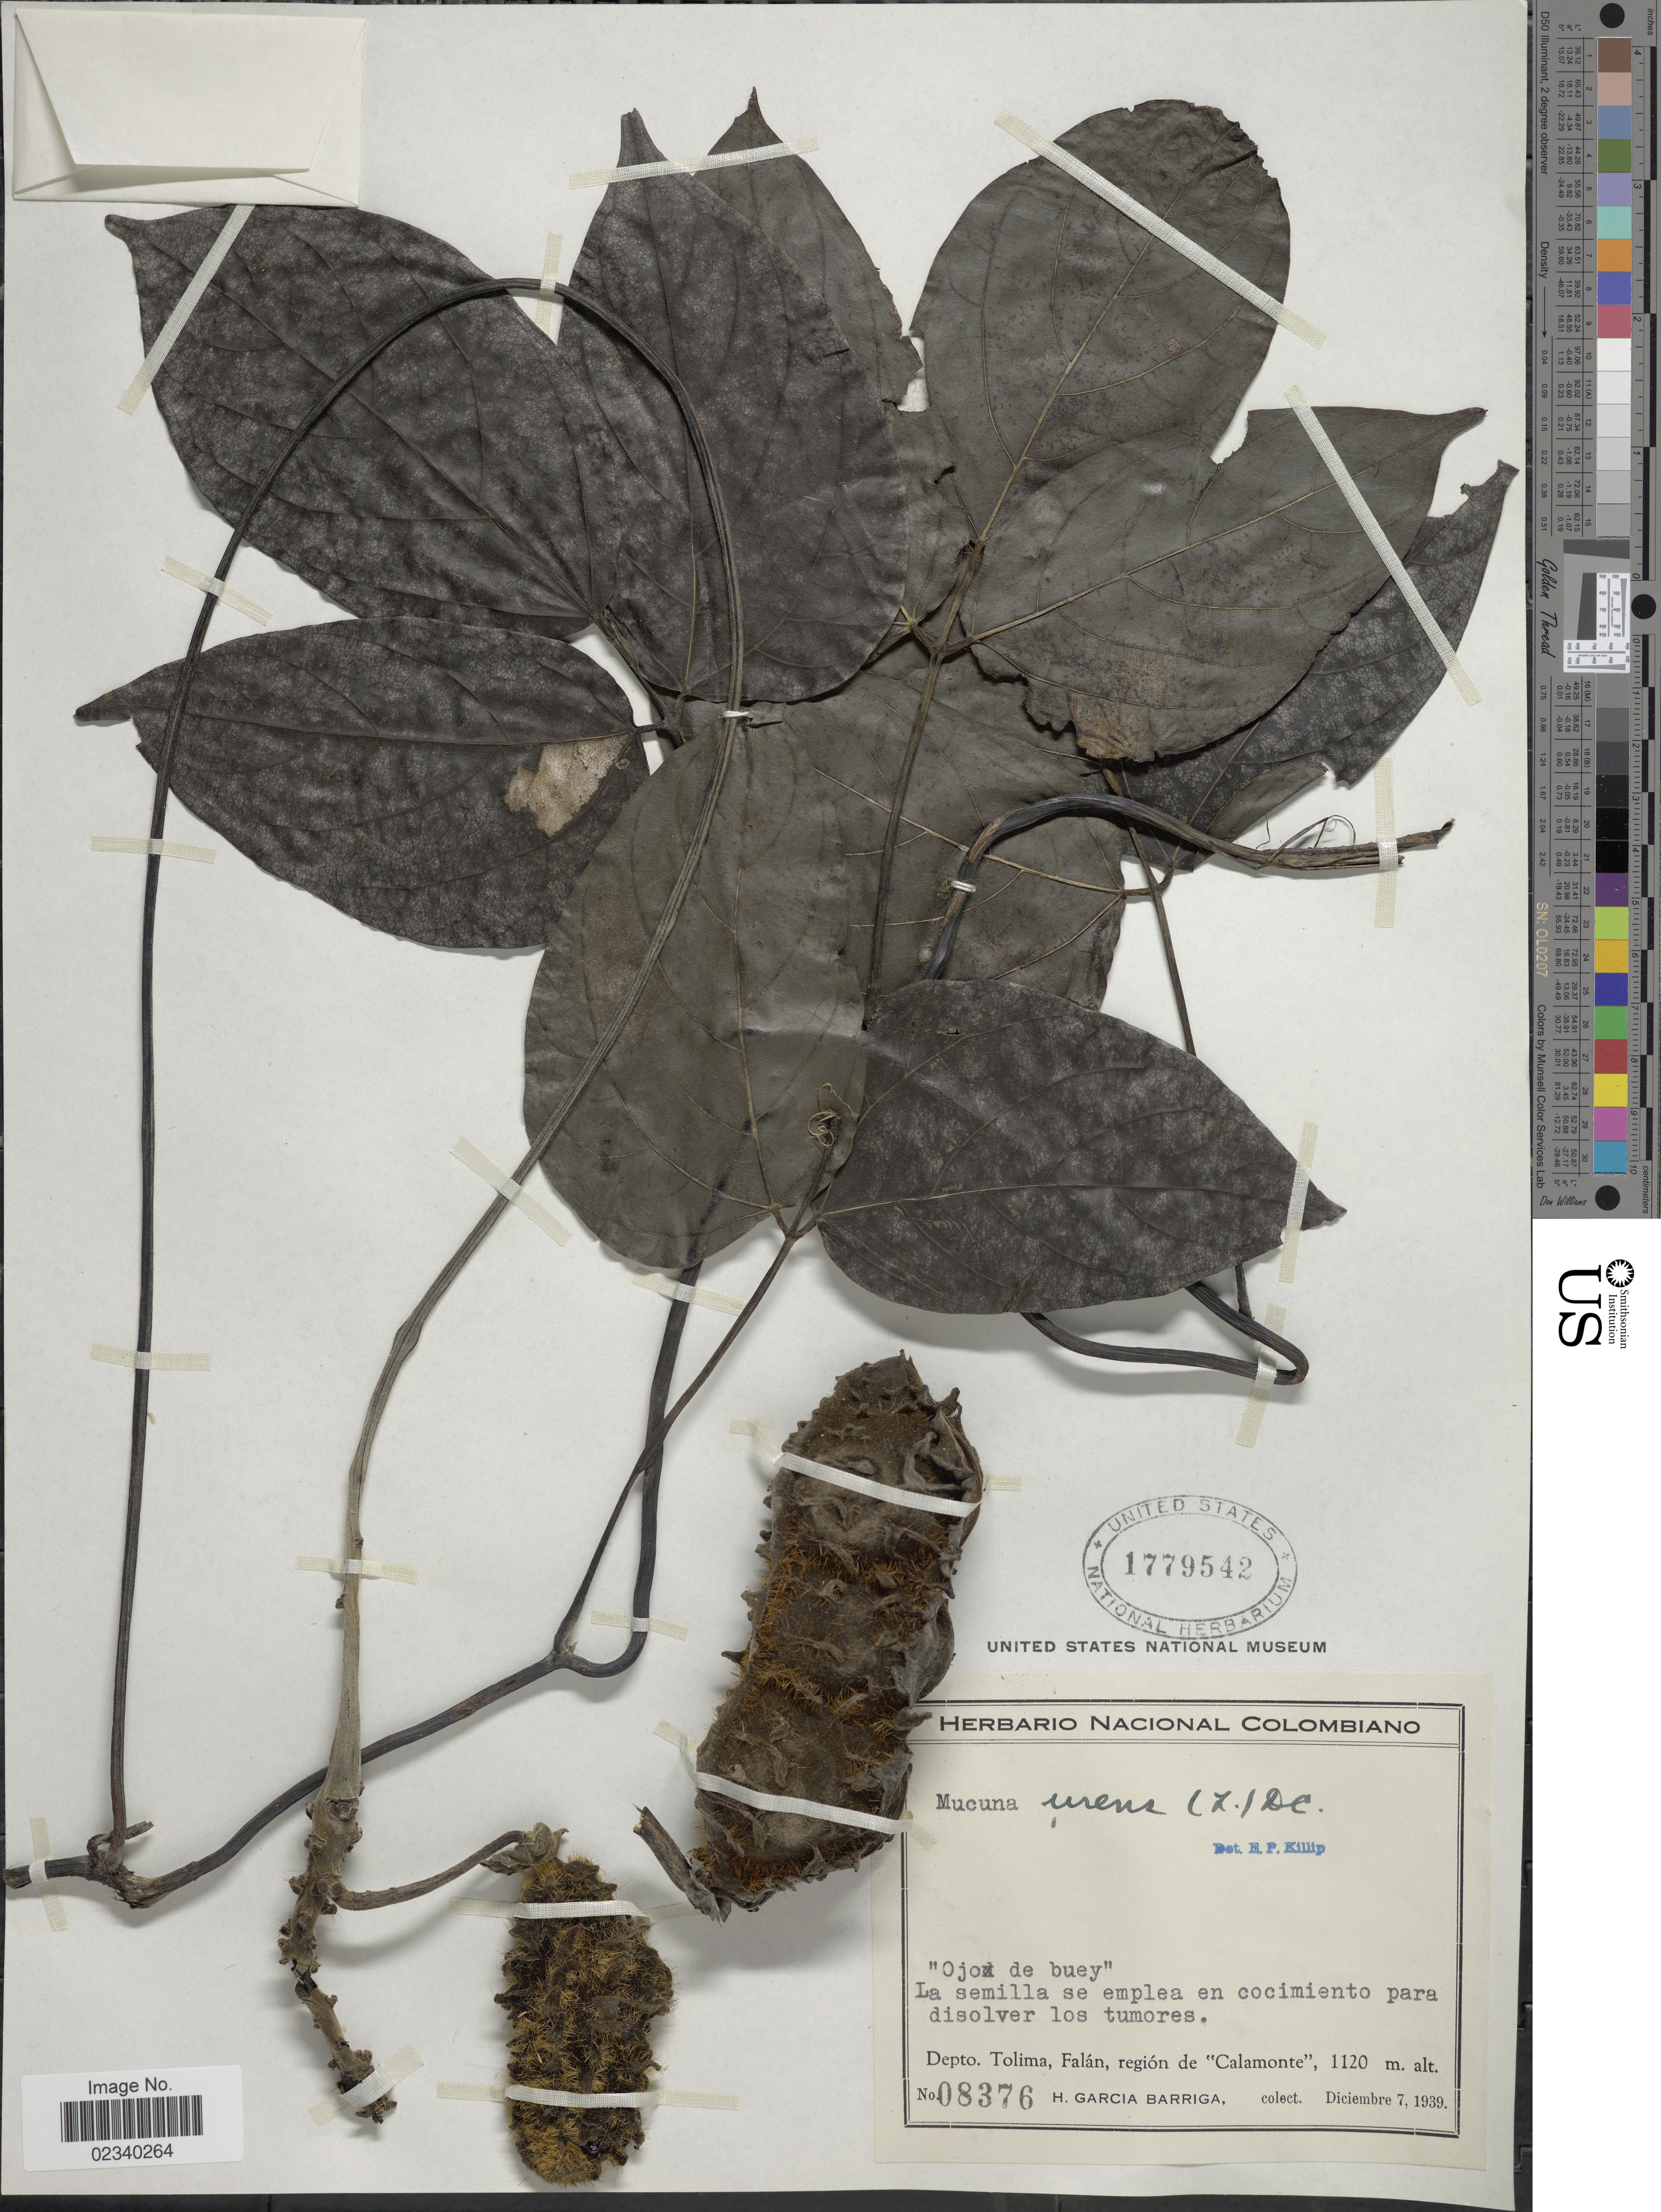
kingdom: Plantae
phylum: Tracheophyta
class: Magnoliopsida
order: Fabales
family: Fabaceae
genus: Mucuna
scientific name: Mucuna mutisiana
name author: (Kunth) DC.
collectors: H. García Barriga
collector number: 08376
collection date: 1939-12-07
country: Colombia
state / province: Tolima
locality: Depto. Tolima, Falan, region de "Calamonte"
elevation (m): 1120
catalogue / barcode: US 1779542